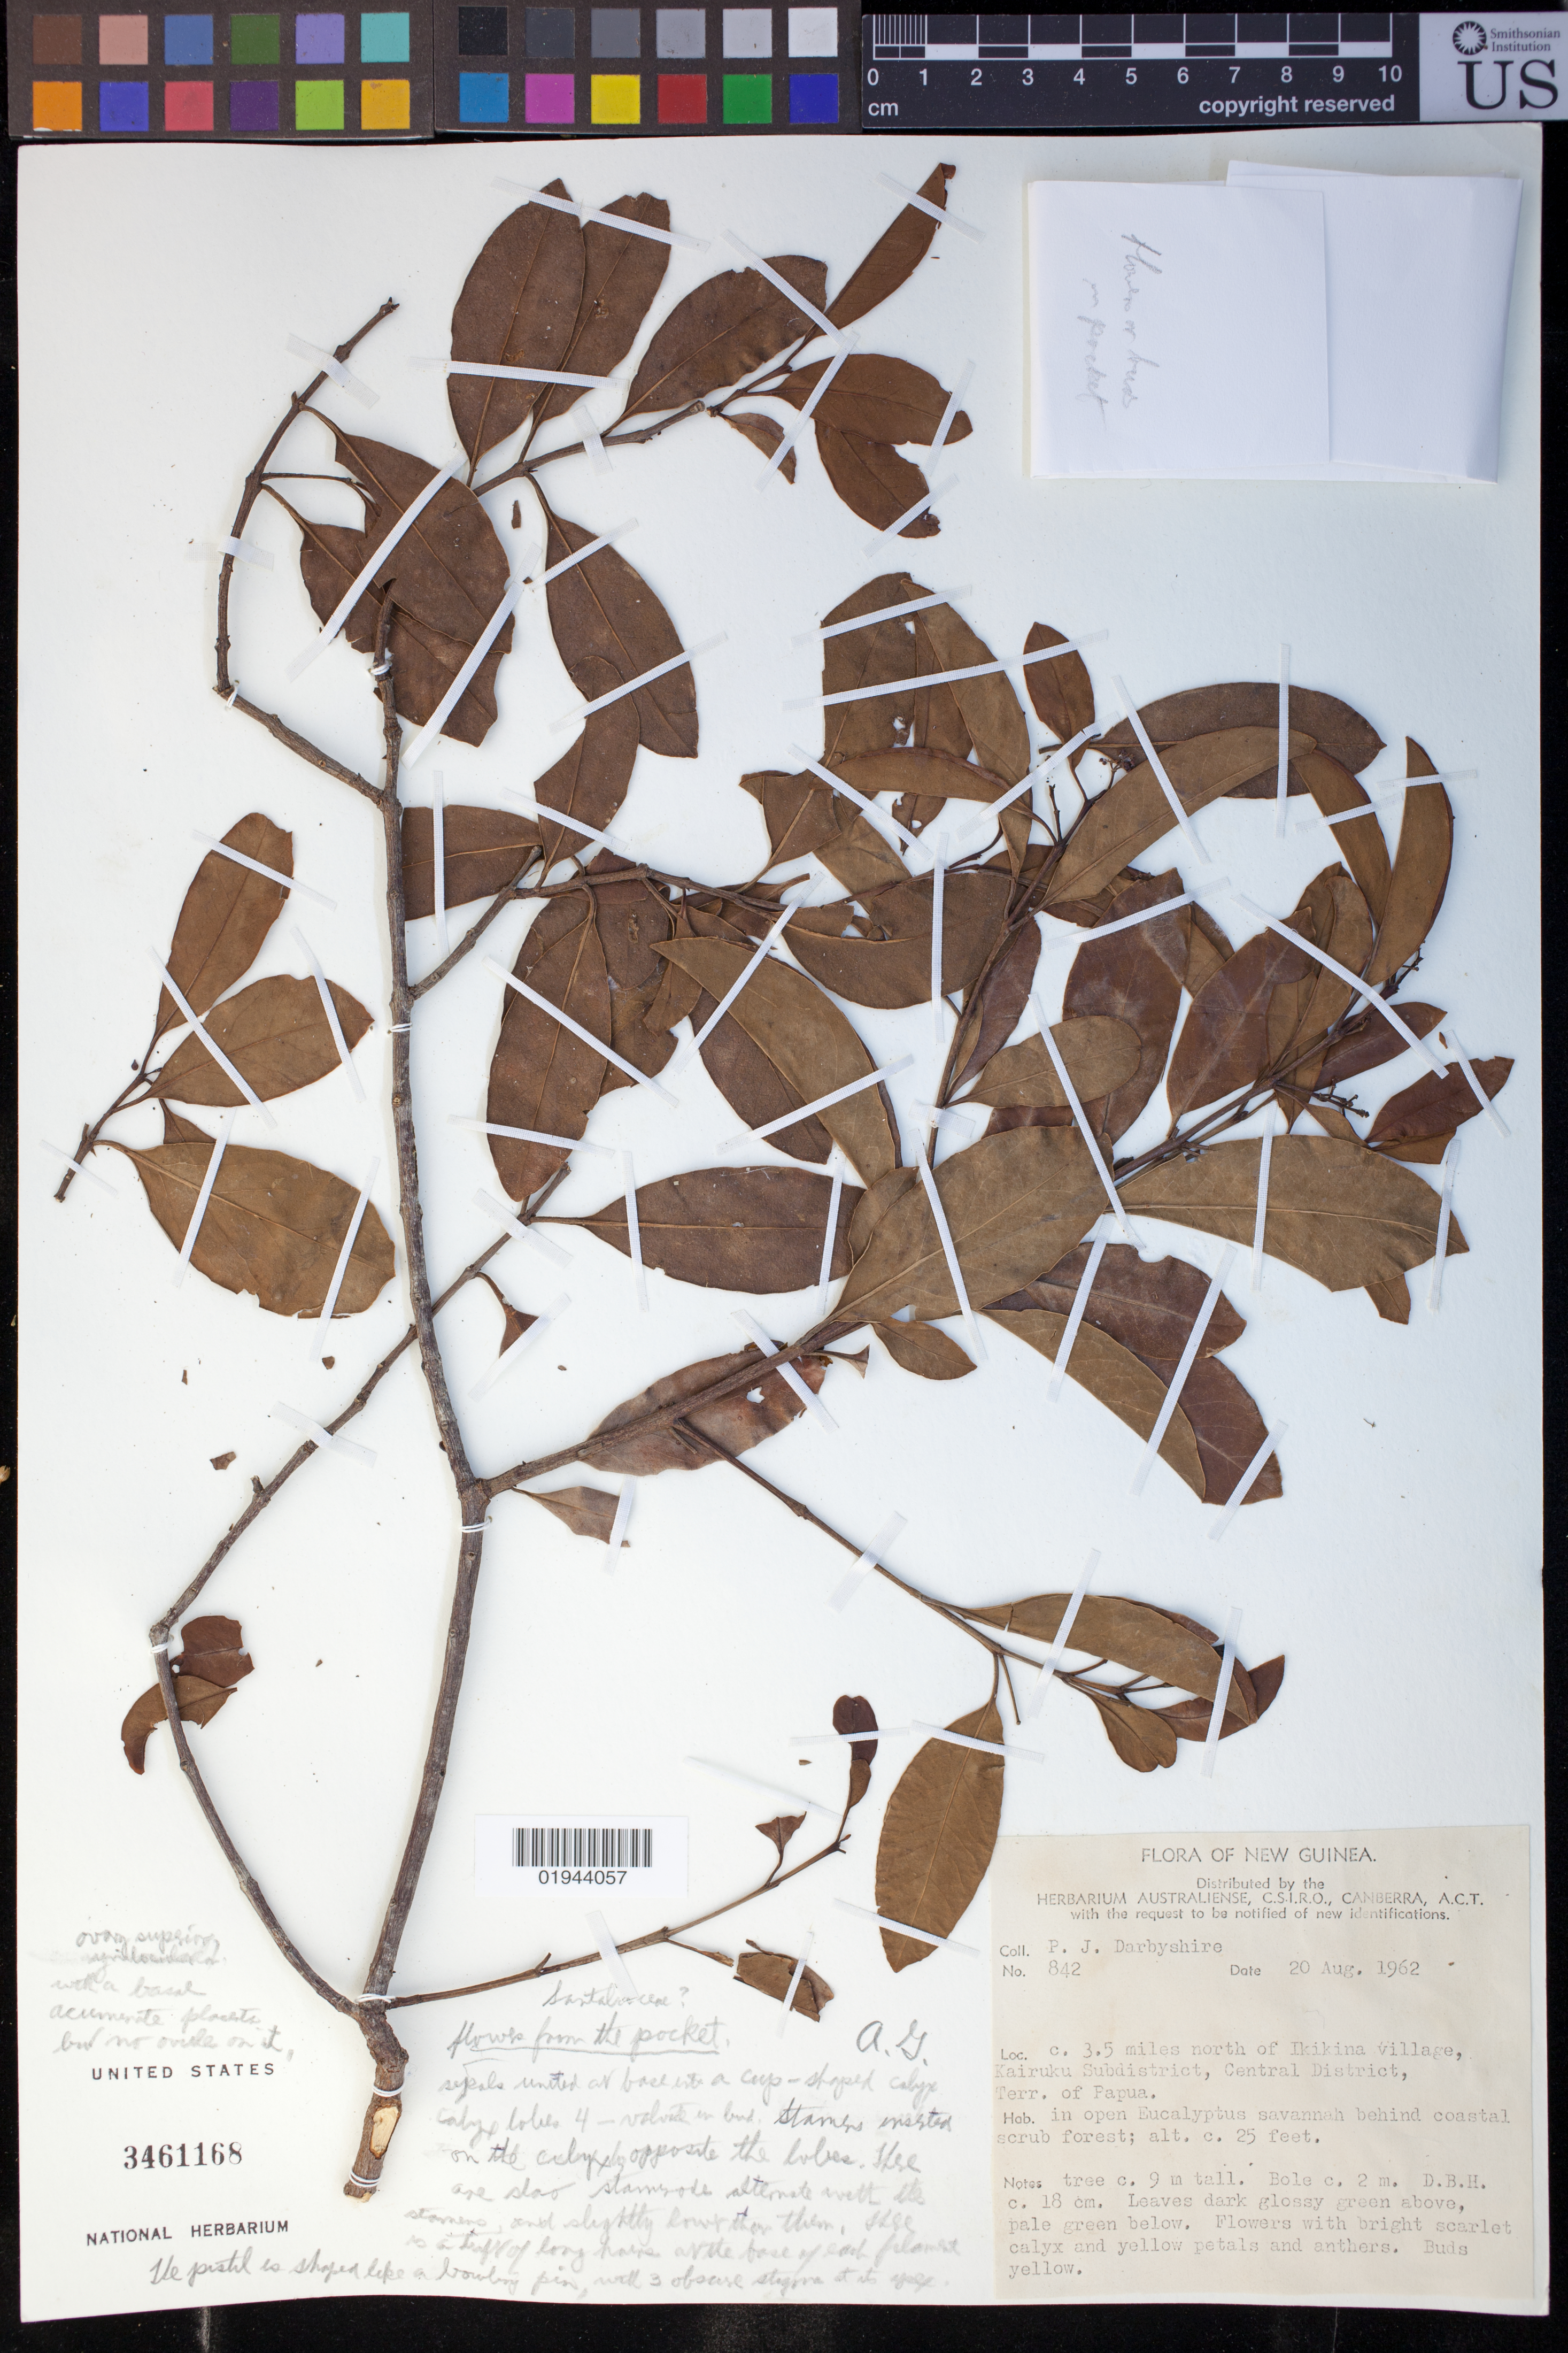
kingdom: Plantae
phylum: Tracheophyta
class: Magnoliopsida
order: Santalales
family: Santalaceae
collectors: P. Darbyshire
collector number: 842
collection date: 1962-08-20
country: Papua New Guinea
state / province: Central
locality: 3.5 miles north of Ikikina village, Kairuku Subdistrict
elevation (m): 8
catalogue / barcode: US 3461168